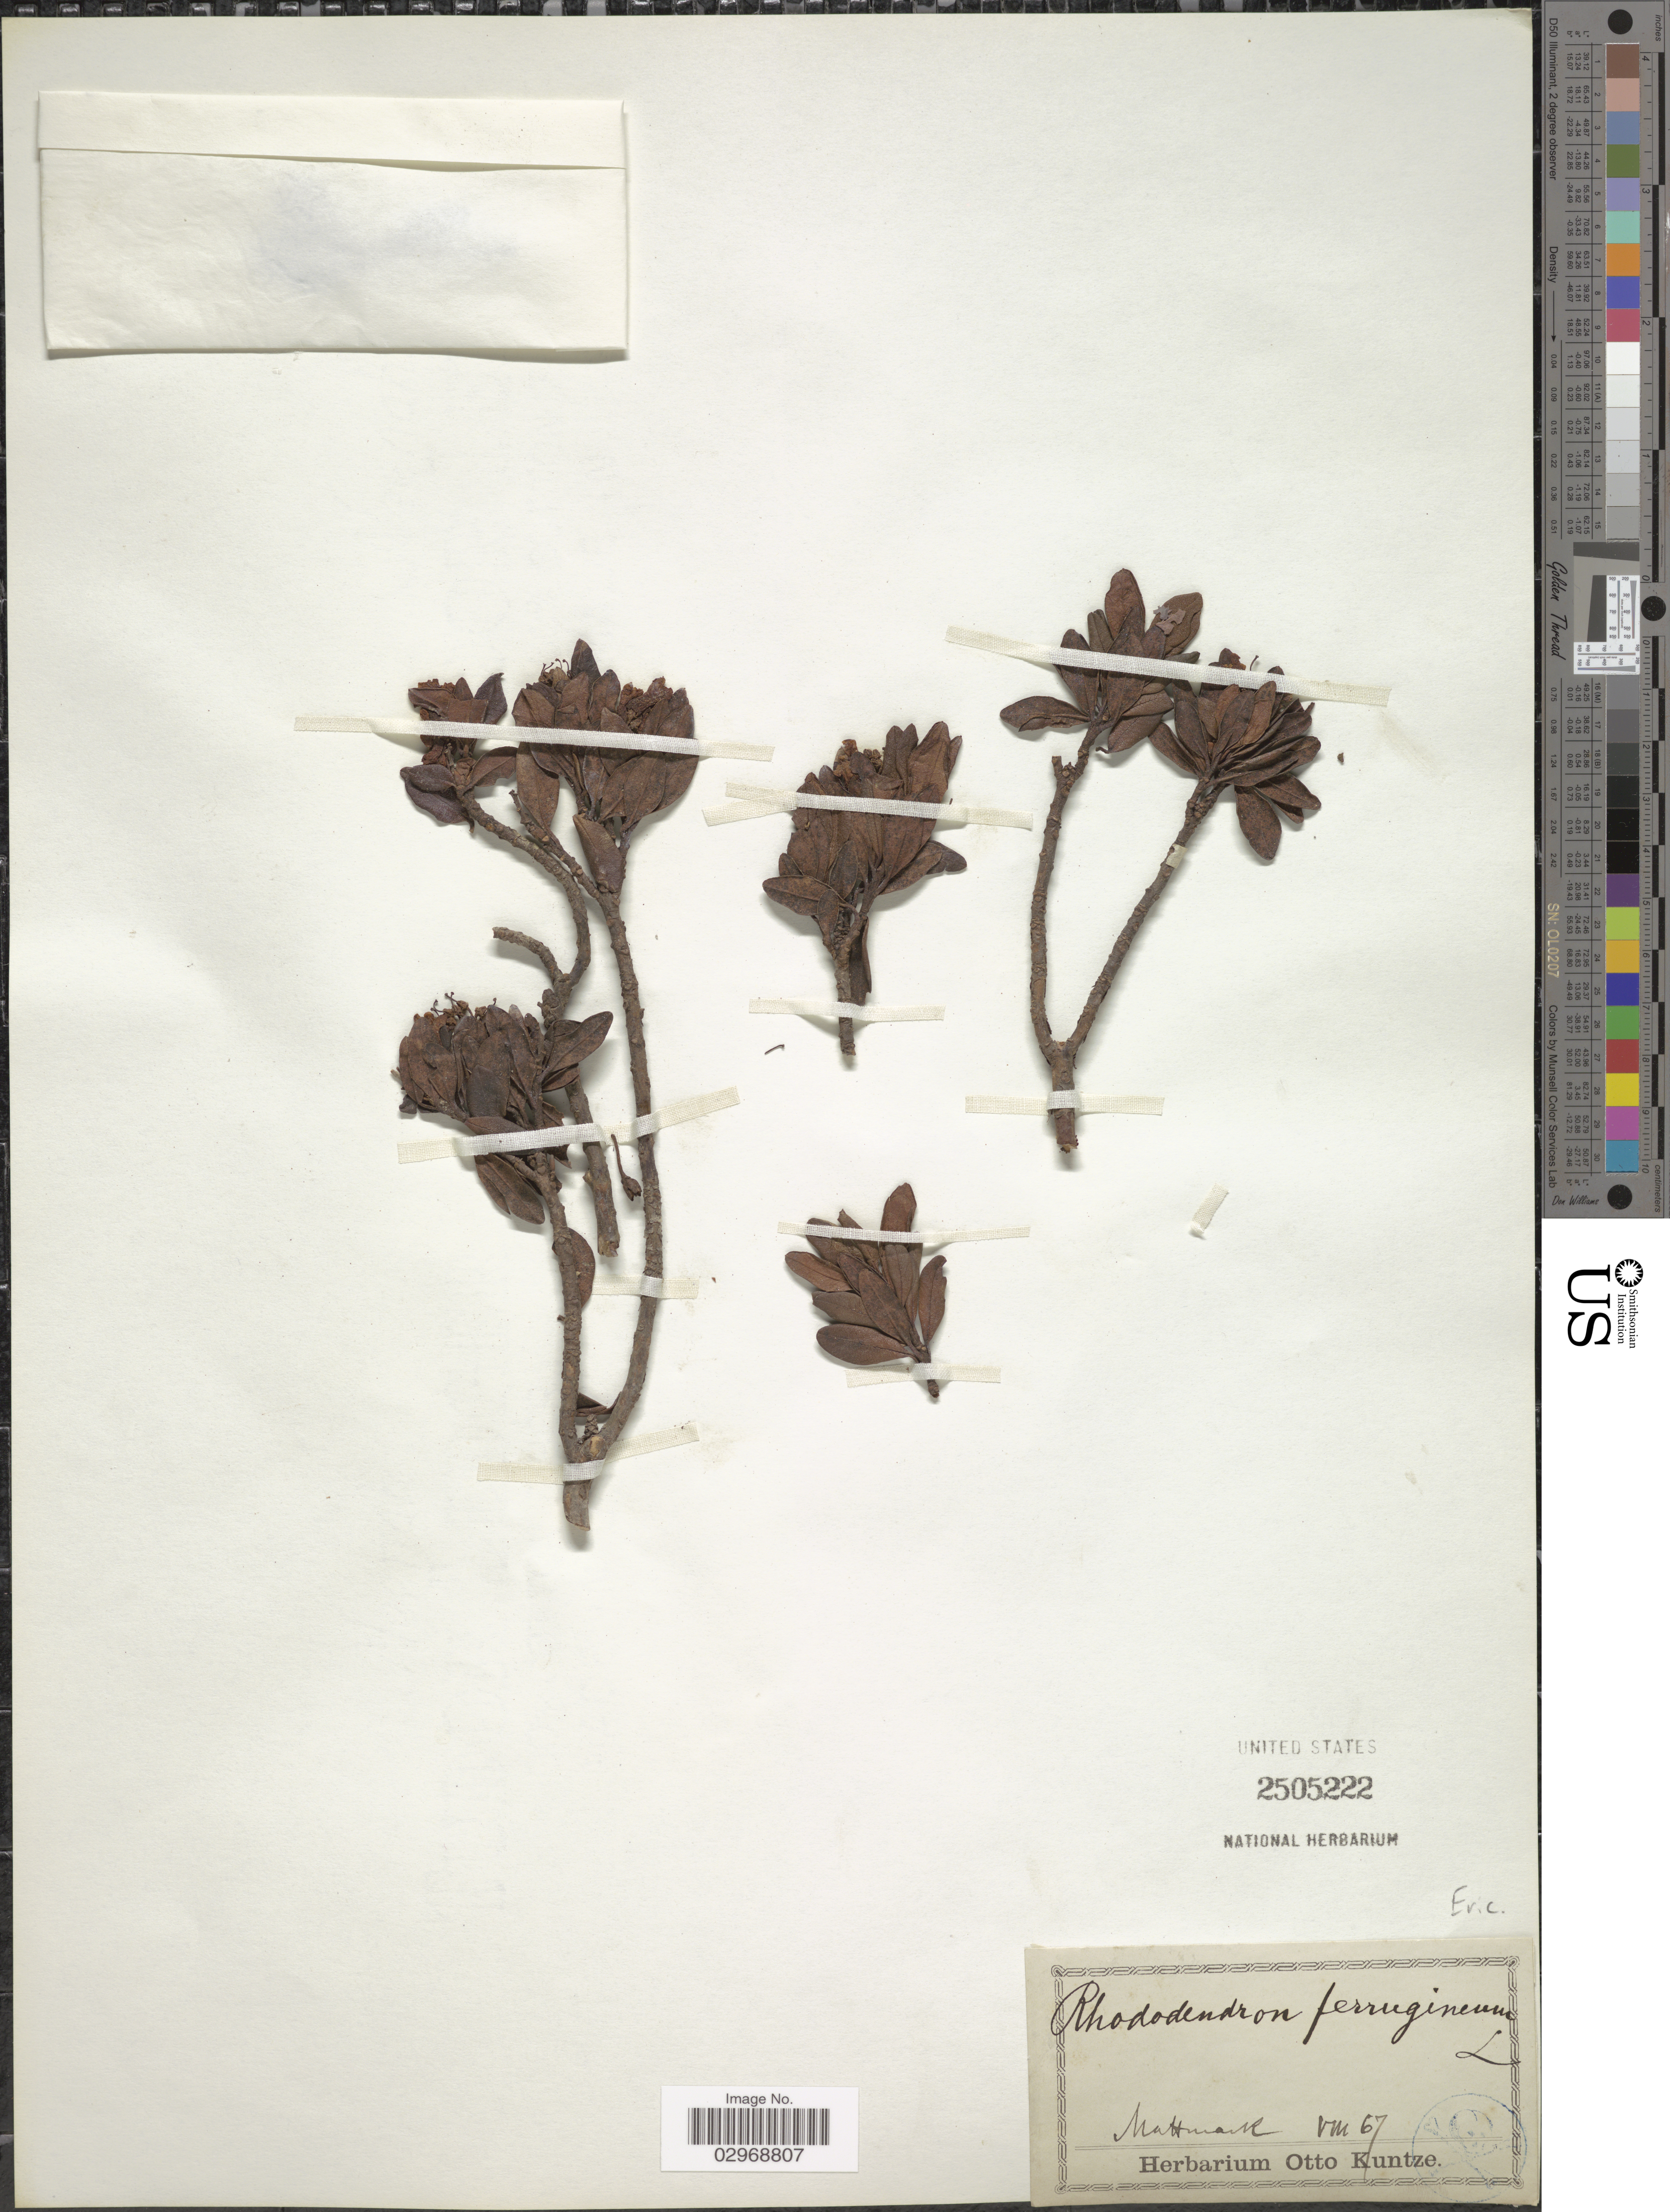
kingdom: Plantae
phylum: Tracheophyta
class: Magnoliopsida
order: Ericales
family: Ericaceae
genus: Rhododendron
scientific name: Rhododendron ferrugineum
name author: L.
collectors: ex herb. Otto Kuntze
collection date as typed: Transcribed d/m/y: /8/67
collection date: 1867-08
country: Switzerland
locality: Mattmark.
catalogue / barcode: US 2505222